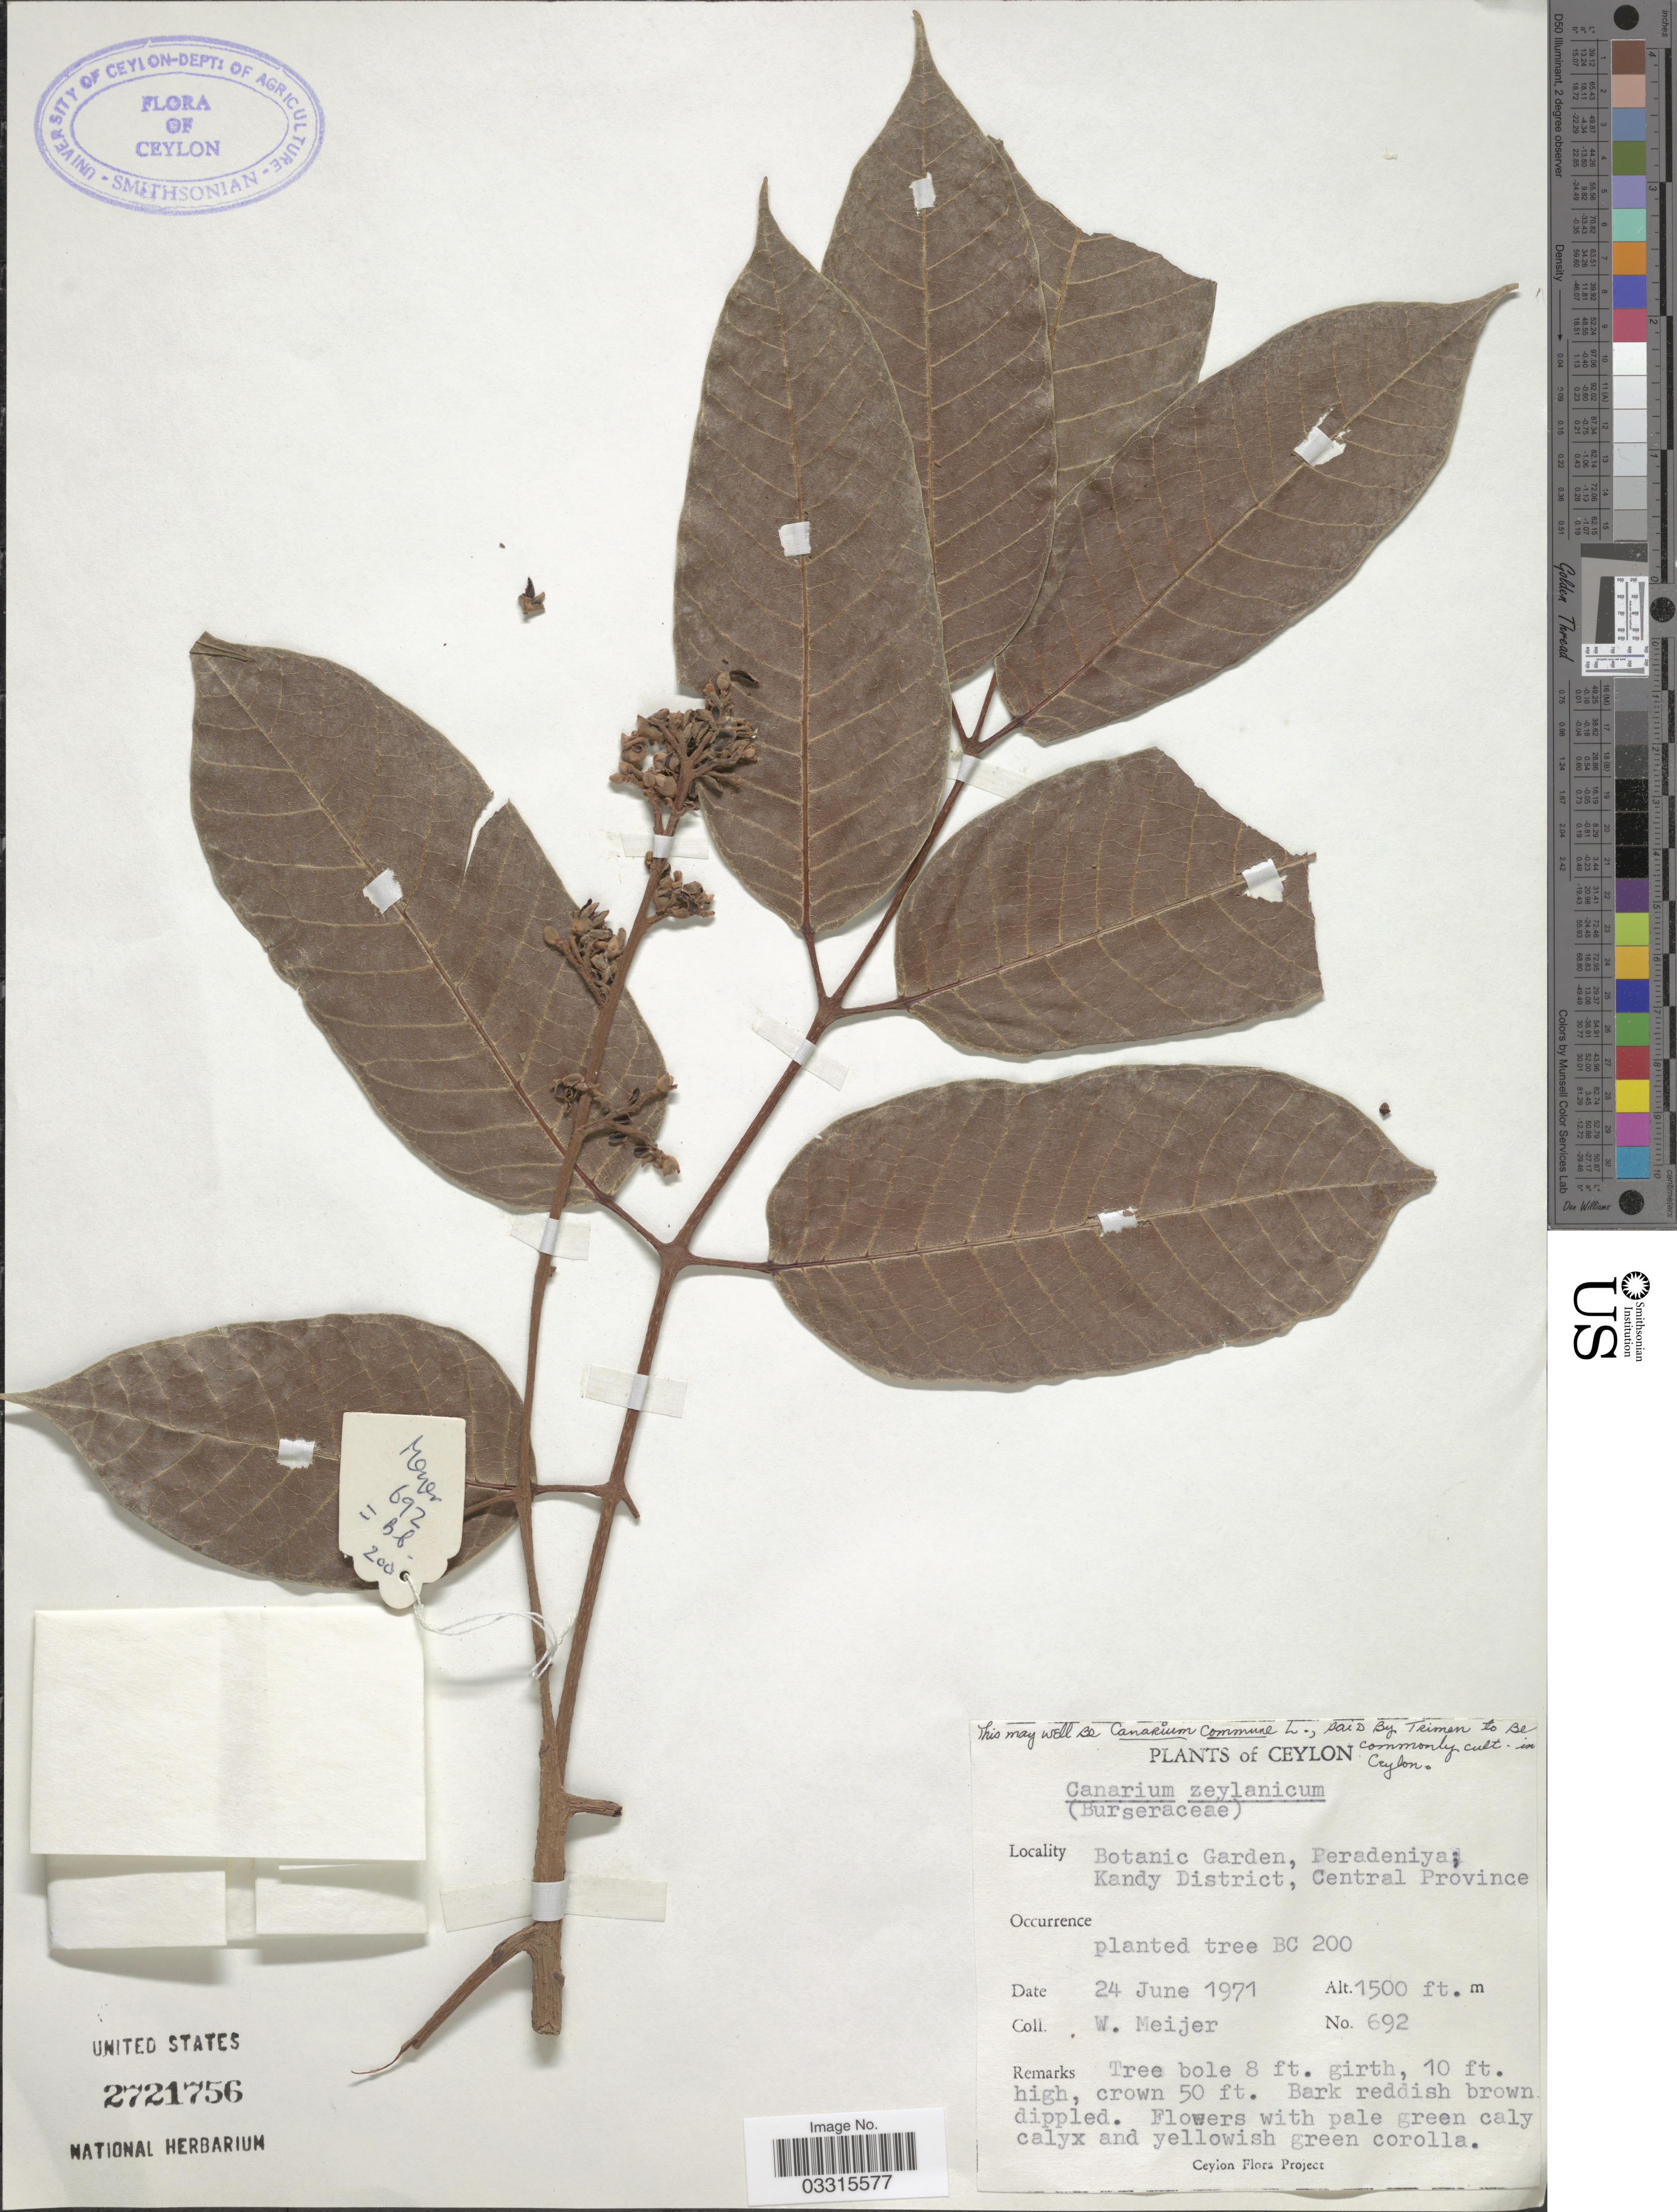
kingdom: Plantae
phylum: Tracheophyta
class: Magnoliopsida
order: Sapindales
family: Burseraceae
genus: Canarium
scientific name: Canarium commune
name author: L.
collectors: W. Meijer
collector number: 692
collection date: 1971-06-24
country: Sri Lanka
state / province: Central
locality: Ceylon. Botanic Garden, Peradeniya; Kandy District.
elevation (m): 457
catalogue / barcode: US 2721756